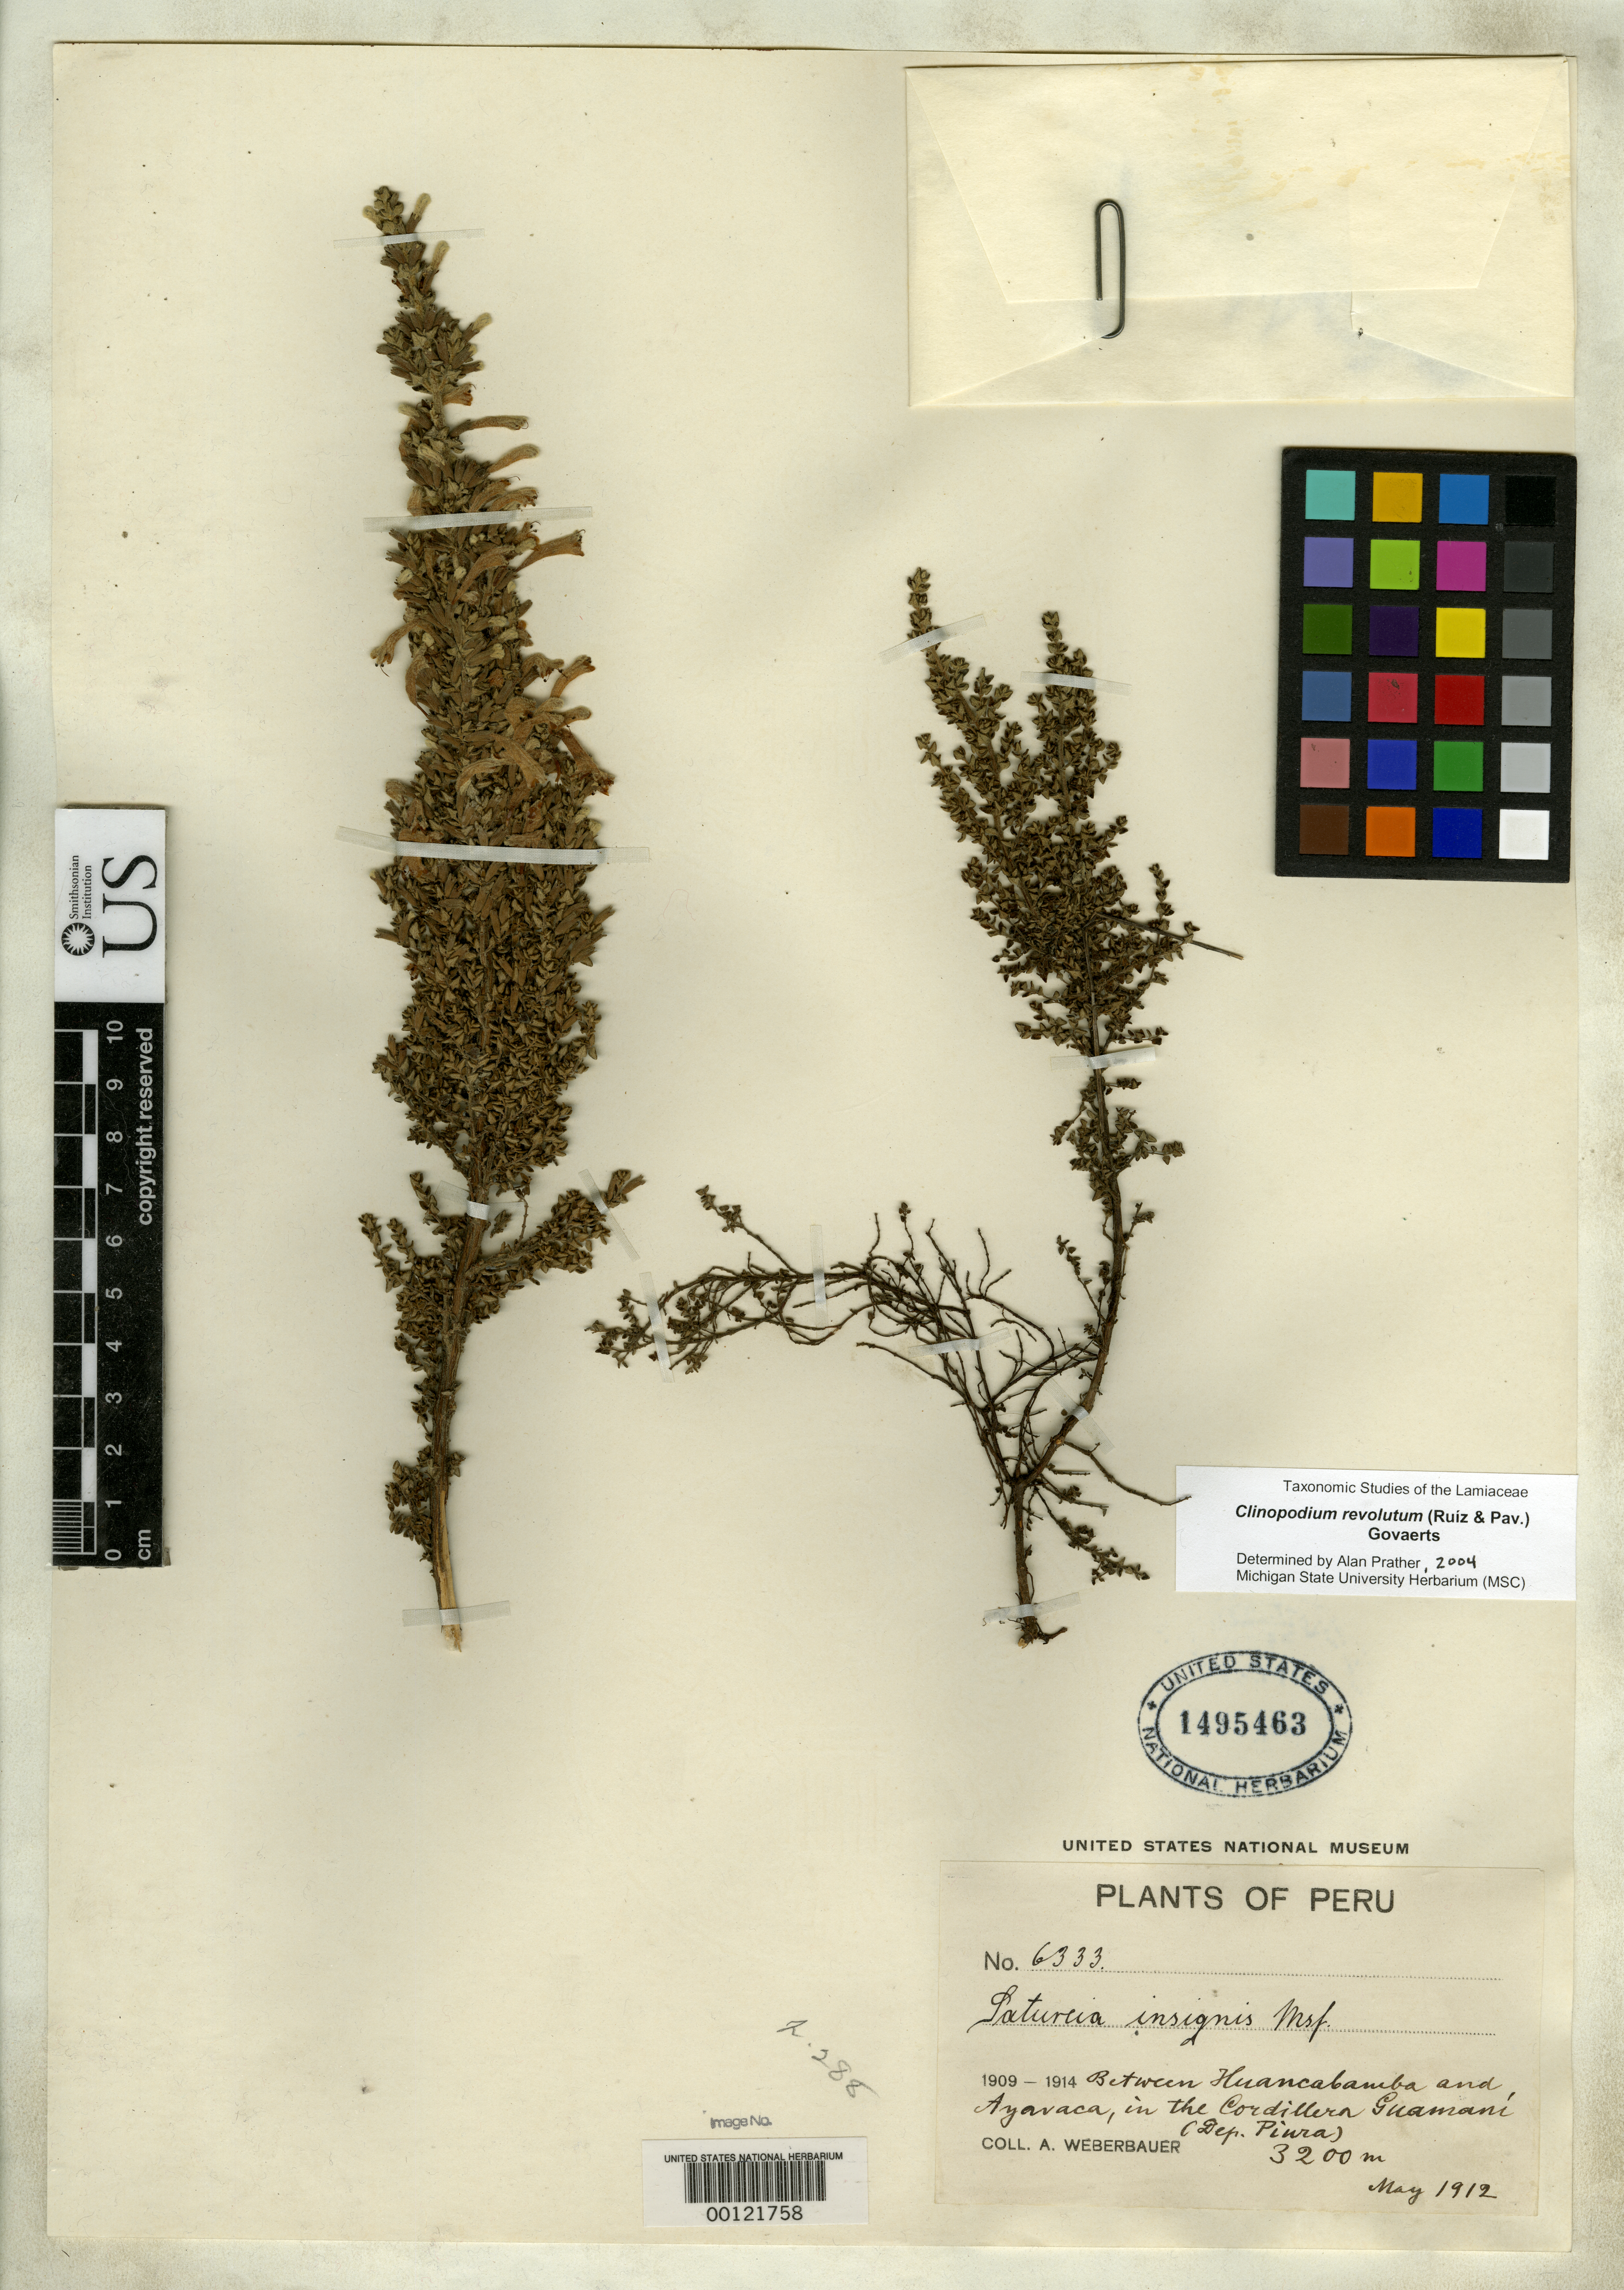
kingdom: Plantae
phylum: Tracheophyta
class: Magnoliopsida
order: Lamiales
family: Lamiaceae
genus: Satureja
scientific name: Satureja insignis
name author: Weberb.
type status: Isotype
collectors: A. Weberbauer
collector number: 6333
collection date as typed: May 1912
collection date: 1912-05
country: Peru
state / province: Piura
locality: Between Huancabamba and Ayavaca, in the Cordillera Guamaní.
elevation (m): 3200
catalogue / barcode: US 1495463